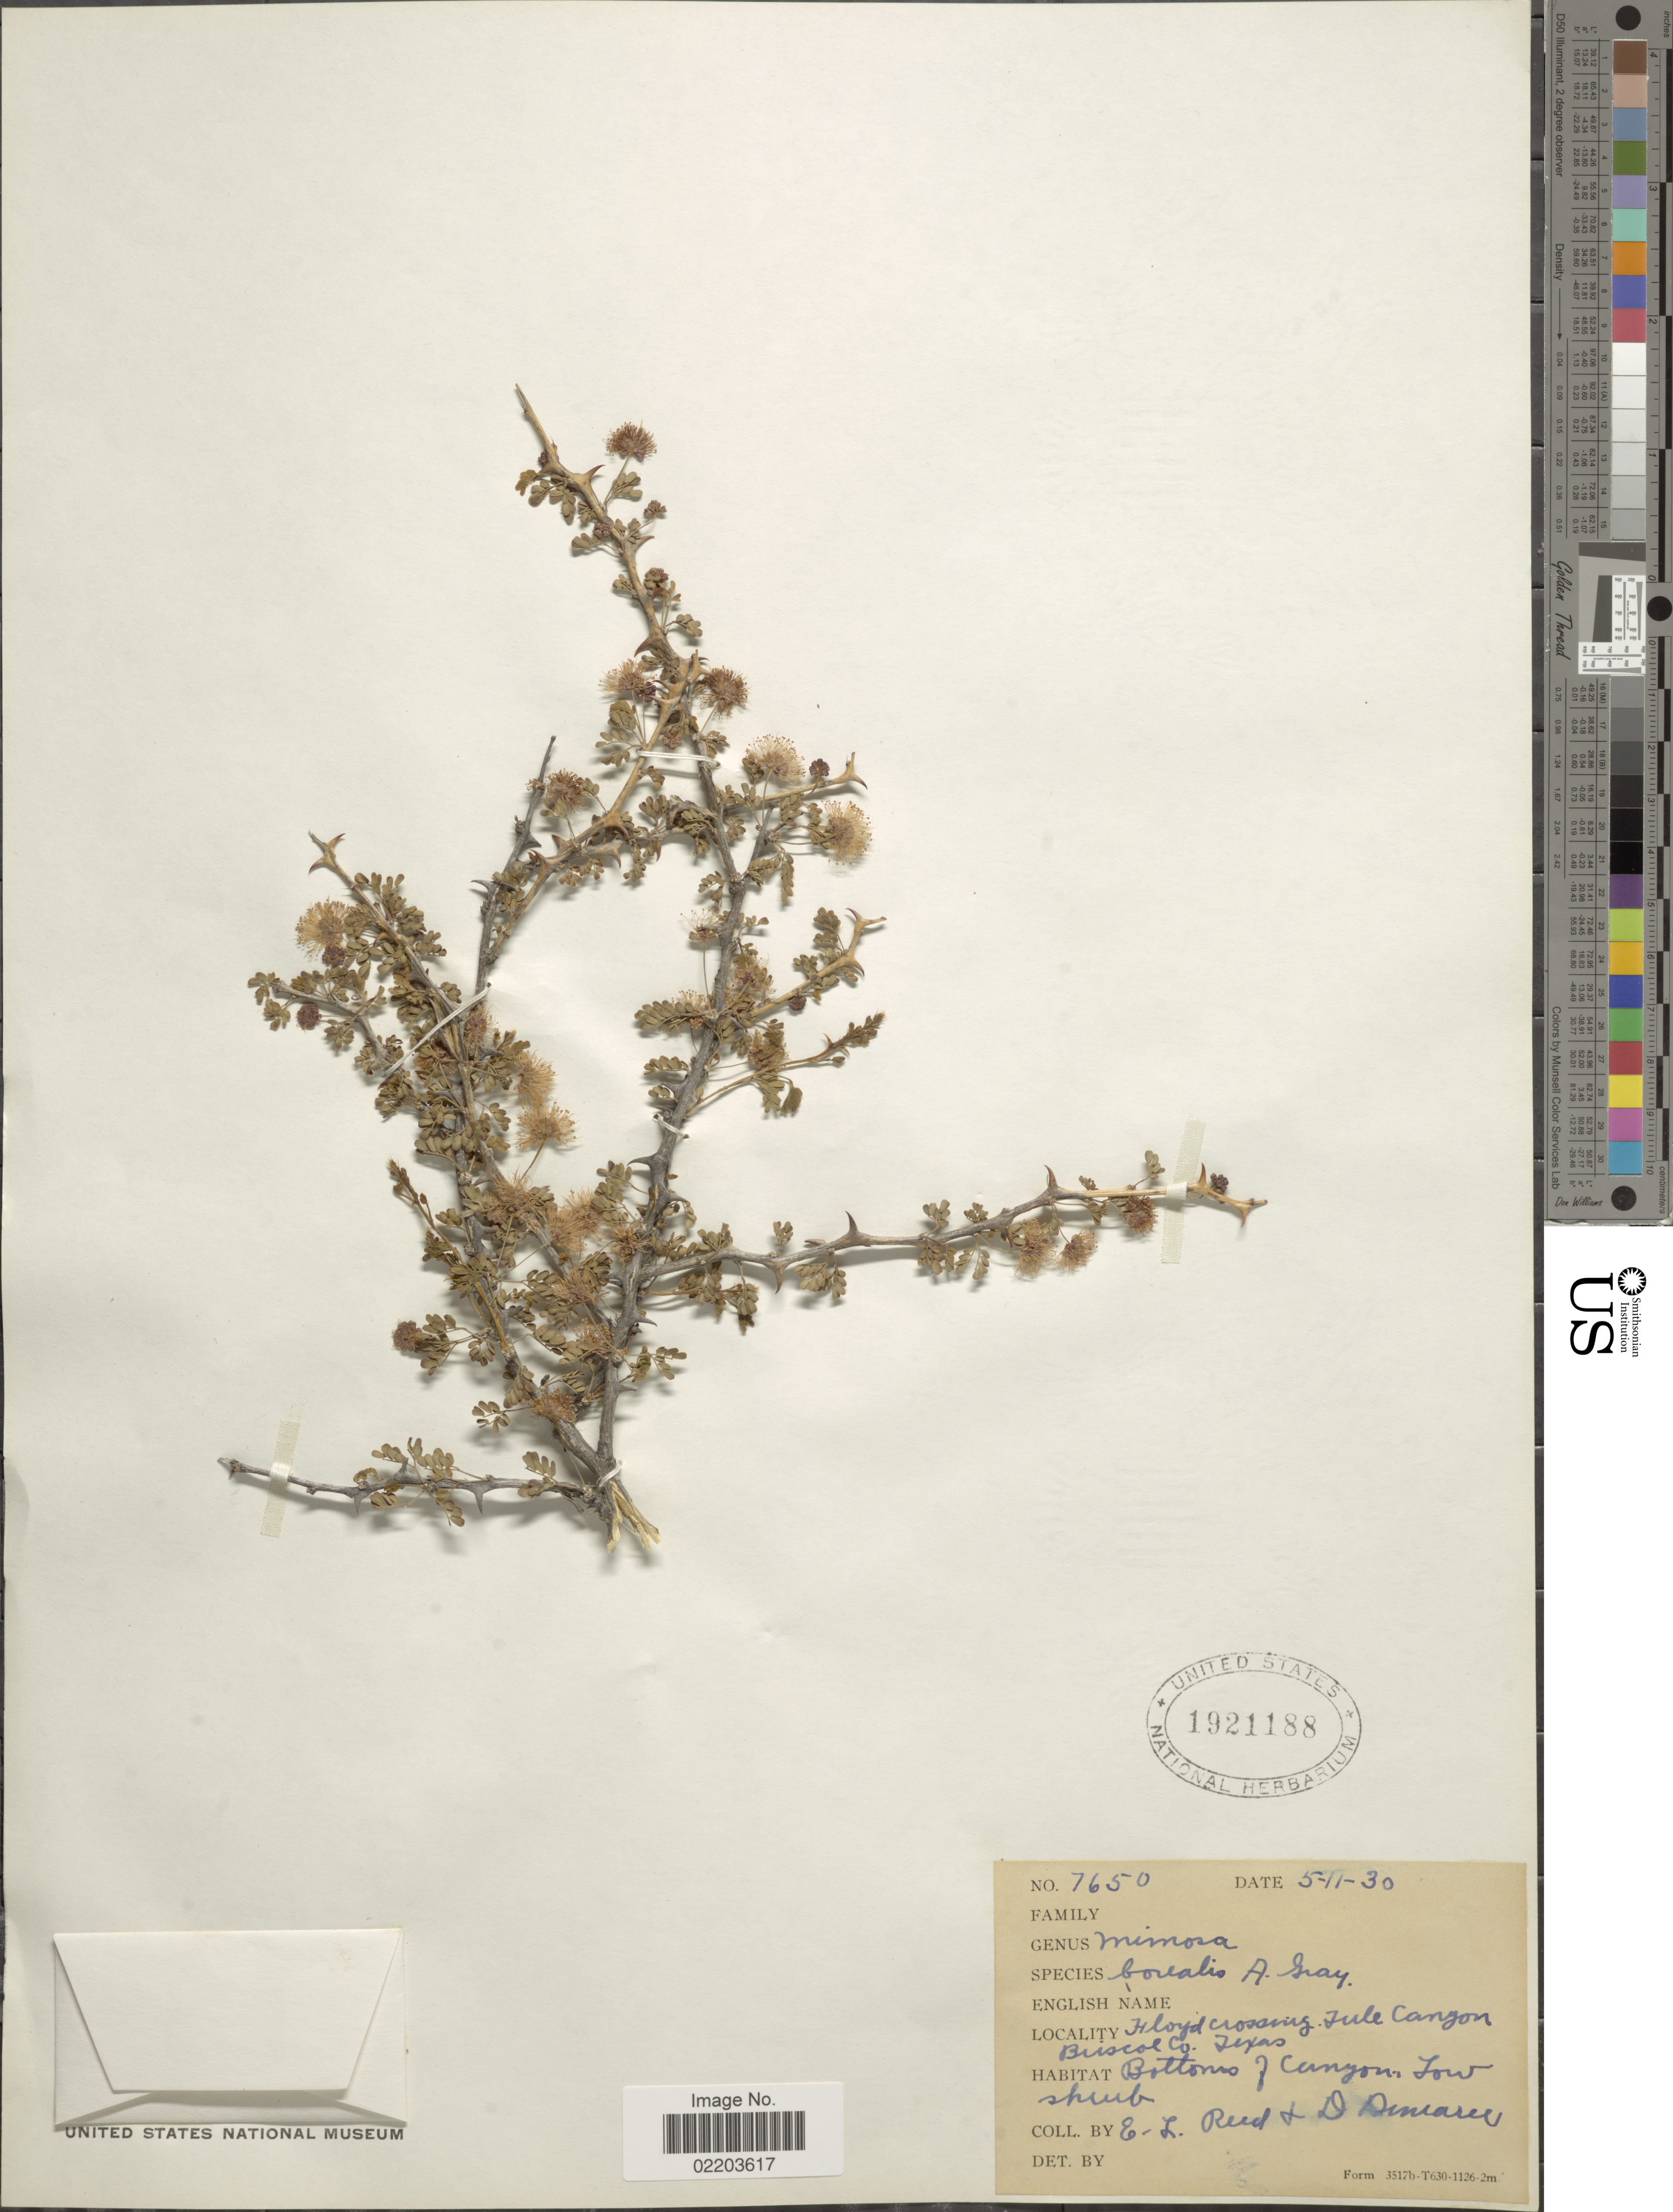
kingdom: Plantae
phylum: Tracheophyta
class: Magnoliopsida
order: Fabales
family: Fabaceae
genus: Mimosa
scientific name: Mimosa borealis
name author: A. Gray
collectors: E. Reed & D. Demaree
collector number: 7650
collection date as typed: Transcribed d/m/y: 11/5/30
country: United States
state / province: Texas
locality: Floyd crossing, Jule canyon, Briscol Co. Bottoms of canyon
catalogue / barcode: US 1921188